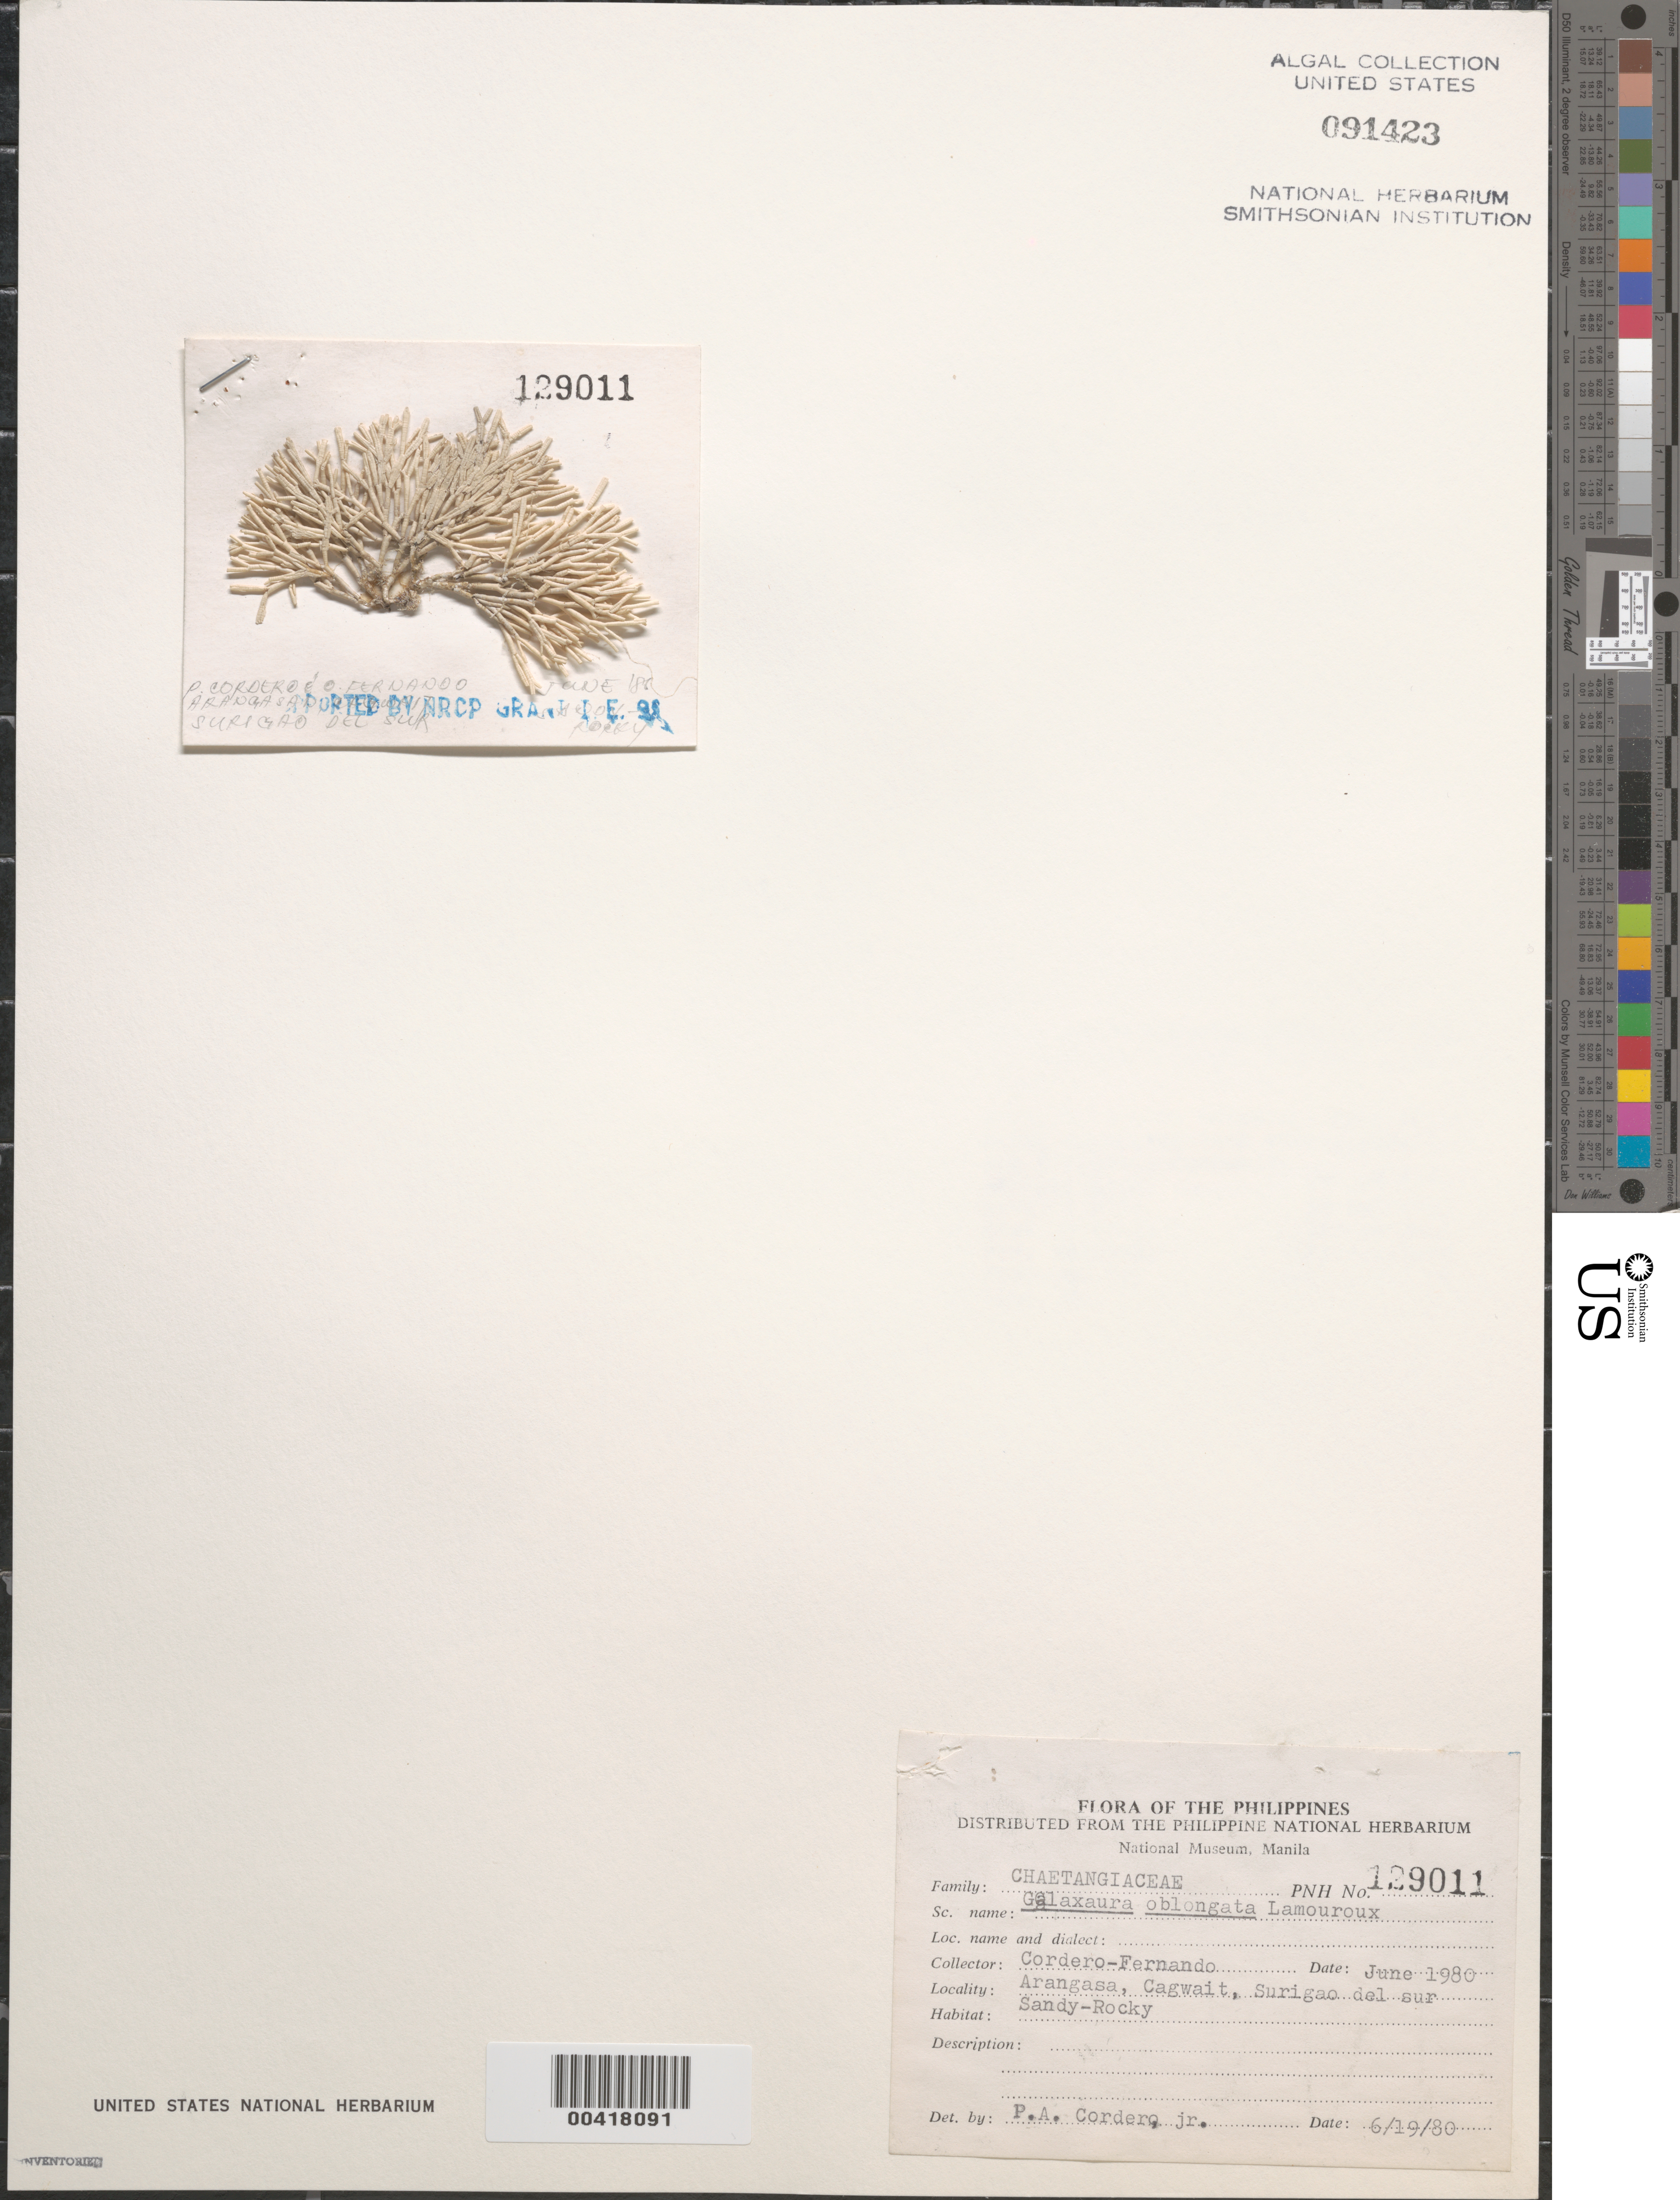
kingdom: Plantae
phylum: Rhodophyta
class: Florideophyceae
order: Nemaliales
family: Galaxauraceae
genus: Tricleocarpa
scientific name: Tricleocarpa fragilis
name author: (L.) Huisman & R.A. Towns.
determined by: Algae name updating Project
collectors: P. A. Cordero & O. Fernando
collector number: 129011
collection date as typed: Jun 1980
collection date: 1980-06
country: Philippines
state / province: Caraga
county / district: Surigao del Sur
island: Mindanao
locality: Arangasa, Cagwait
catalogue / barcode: US 91423